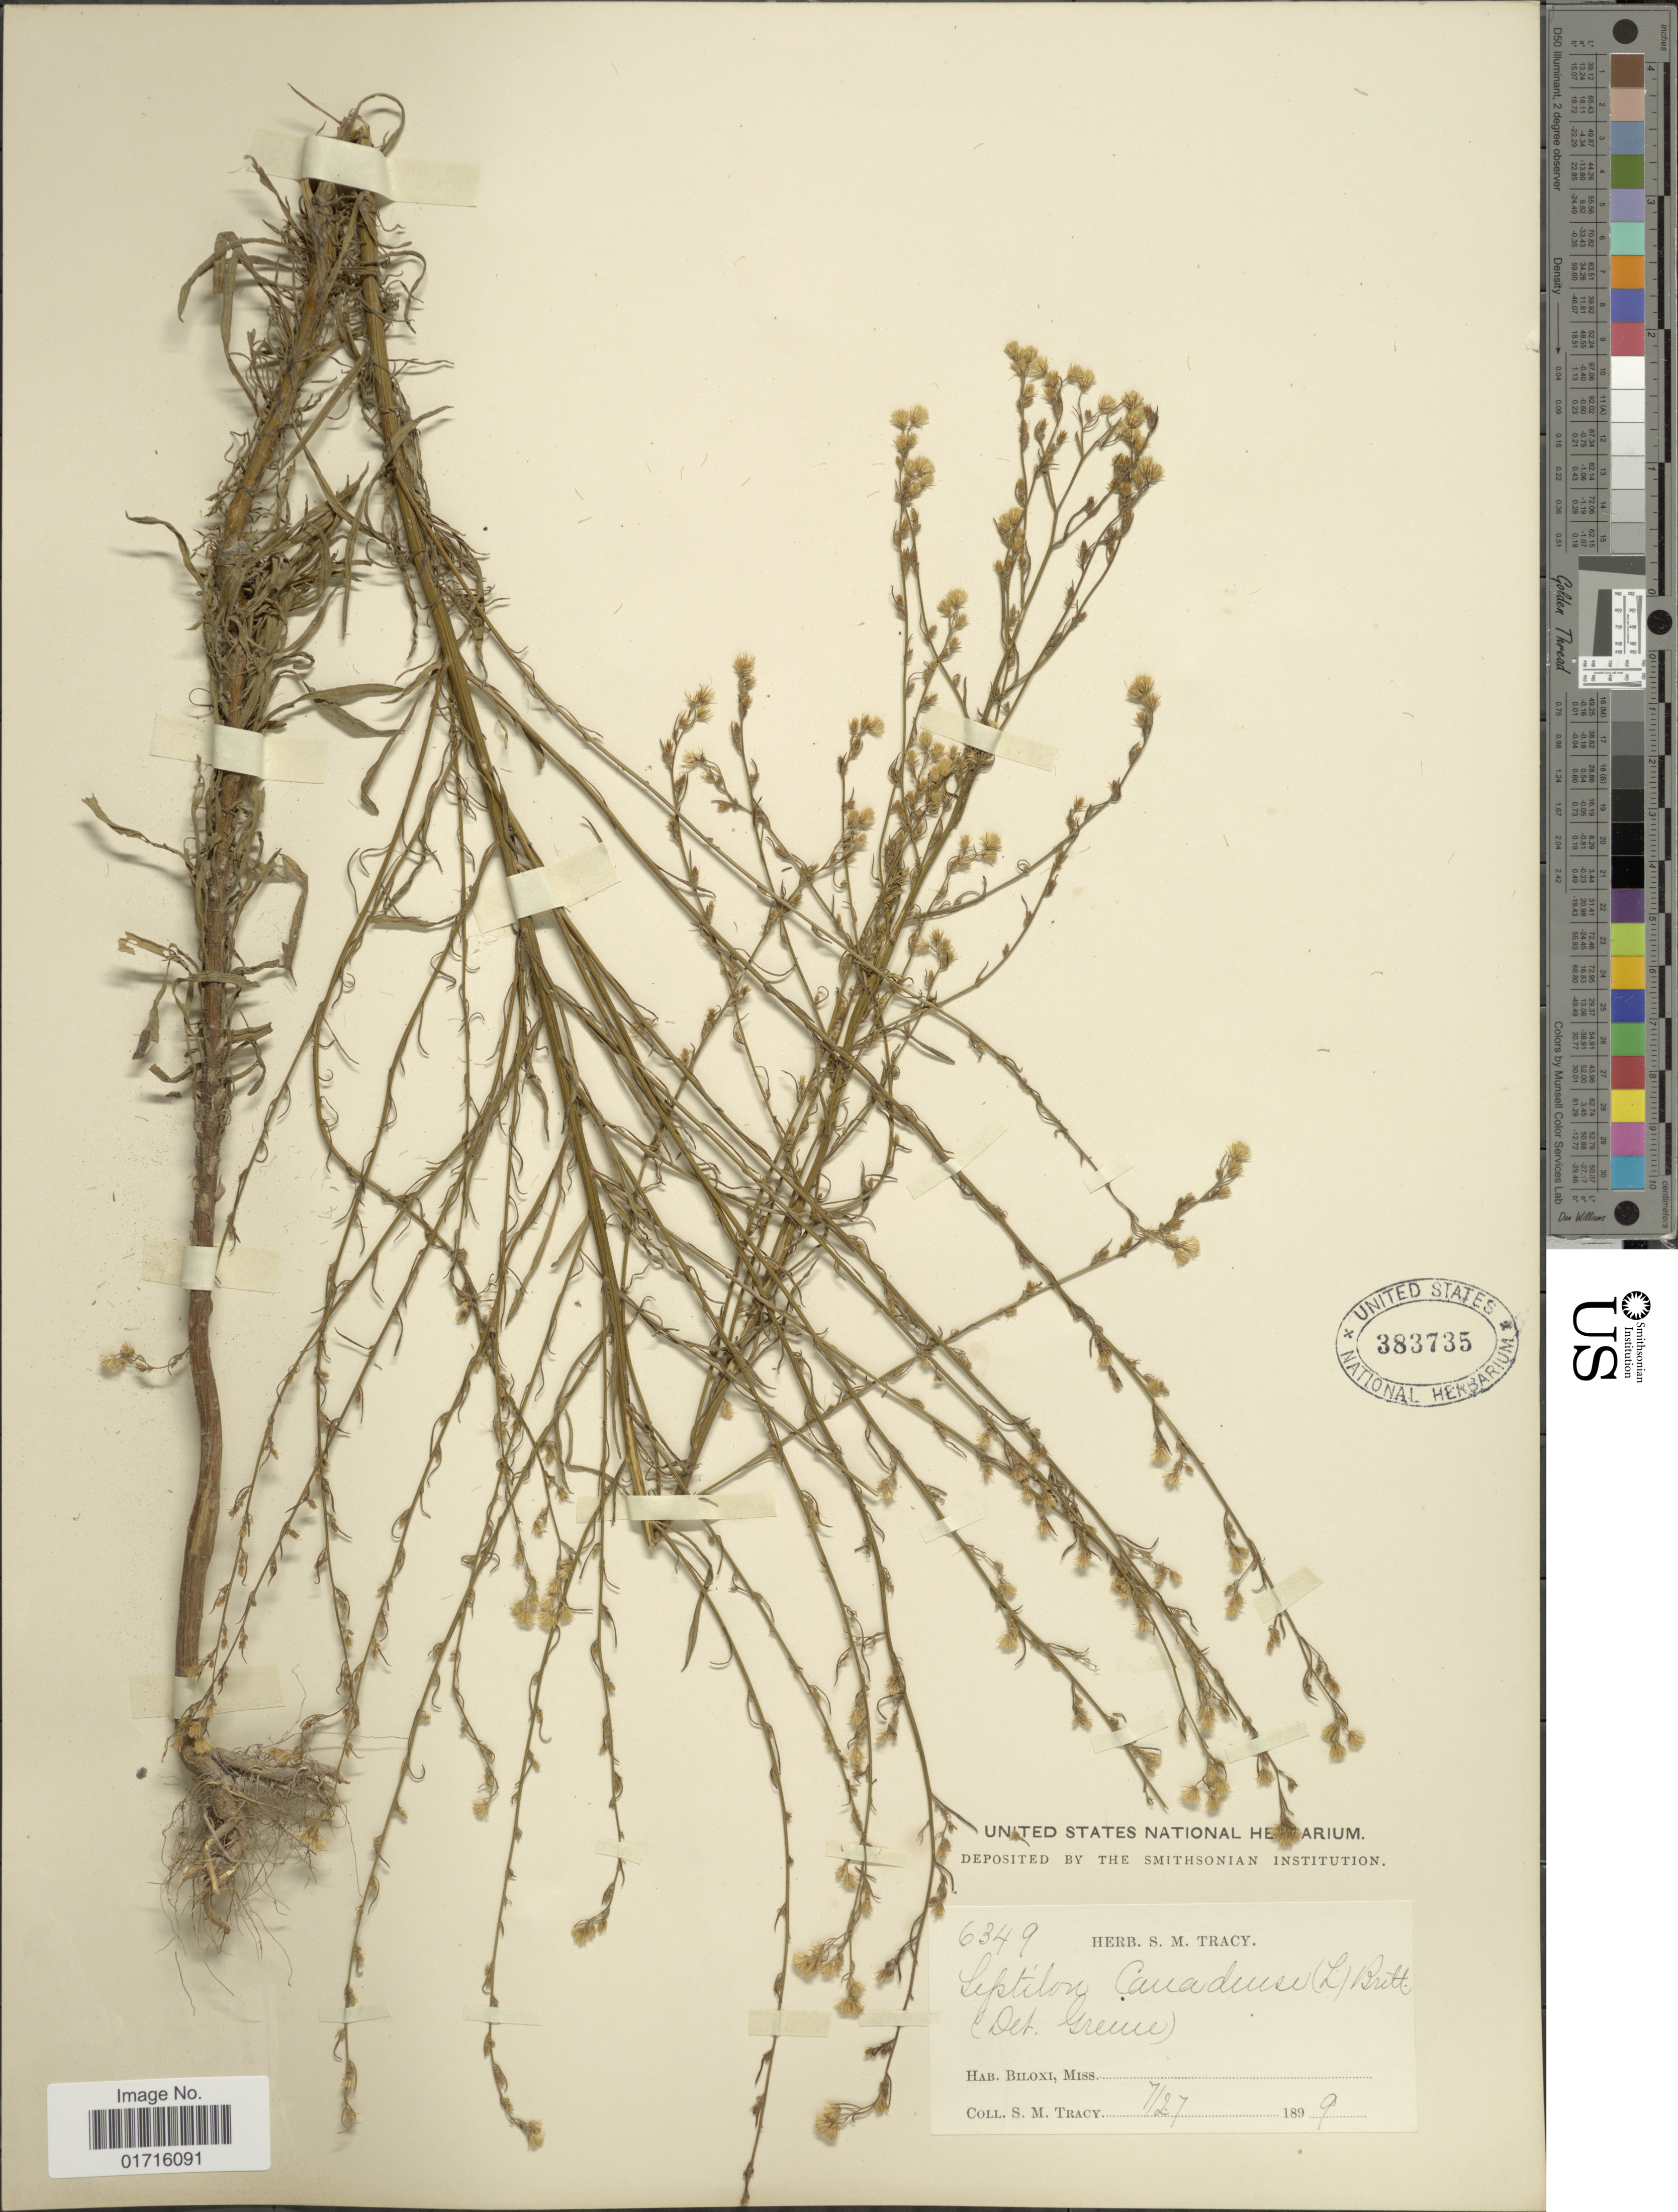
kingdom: Plantae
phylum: Tracheophyta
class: Magnoliopsida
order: Asterales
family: Asteraceae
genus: Conyza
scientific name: Conyza canadensis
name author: (L.) Cronq.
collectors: S. M. Tracy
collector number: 6349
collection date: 1899-07-27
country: United States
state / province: Mississippi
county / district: Harrison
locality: Biloxi, Miss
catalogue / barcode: US 383735